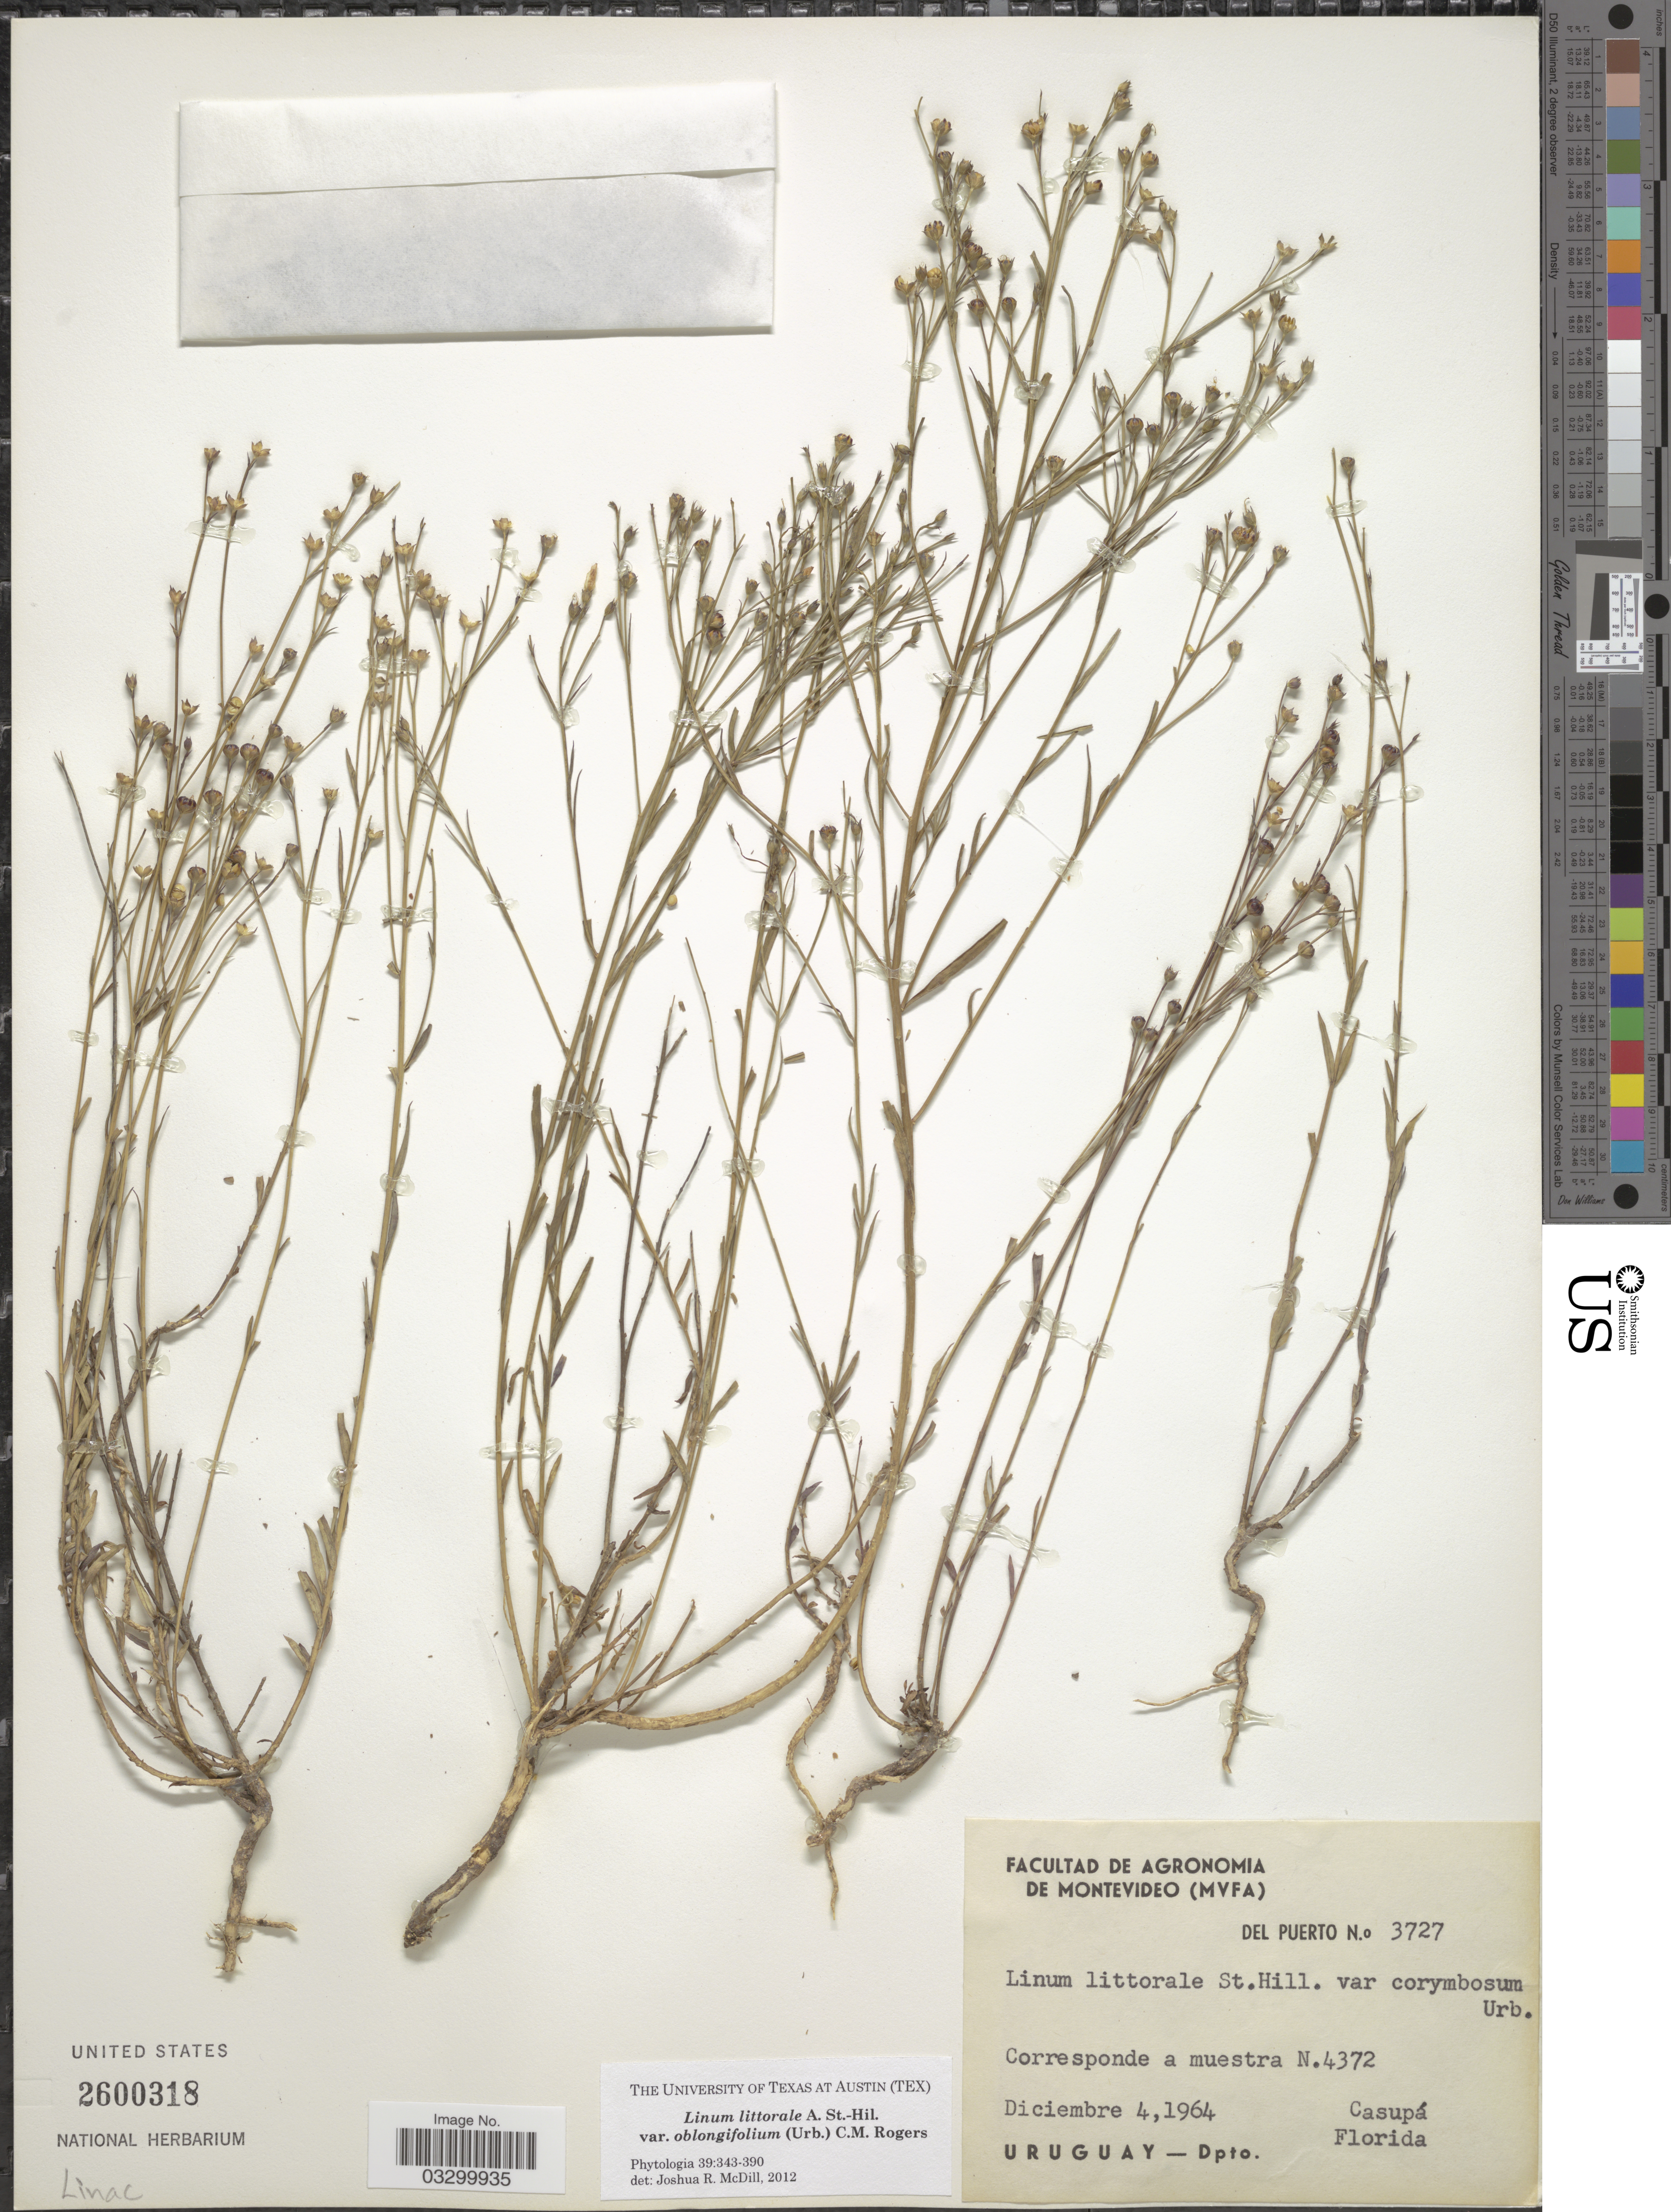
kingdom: Plantae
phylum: Tracheophyta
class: Magnoliopsida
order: Malpighiales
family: Linaceae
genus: Linum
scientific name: Linum littorale var. oblongifolium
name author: (Urb.) C.M. Rogers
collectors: Del Puerto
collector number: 3727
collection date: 1964-12-04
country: Uruguay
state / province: Florida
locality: Casupá. Dpto. Florida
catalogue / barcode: US 2600318